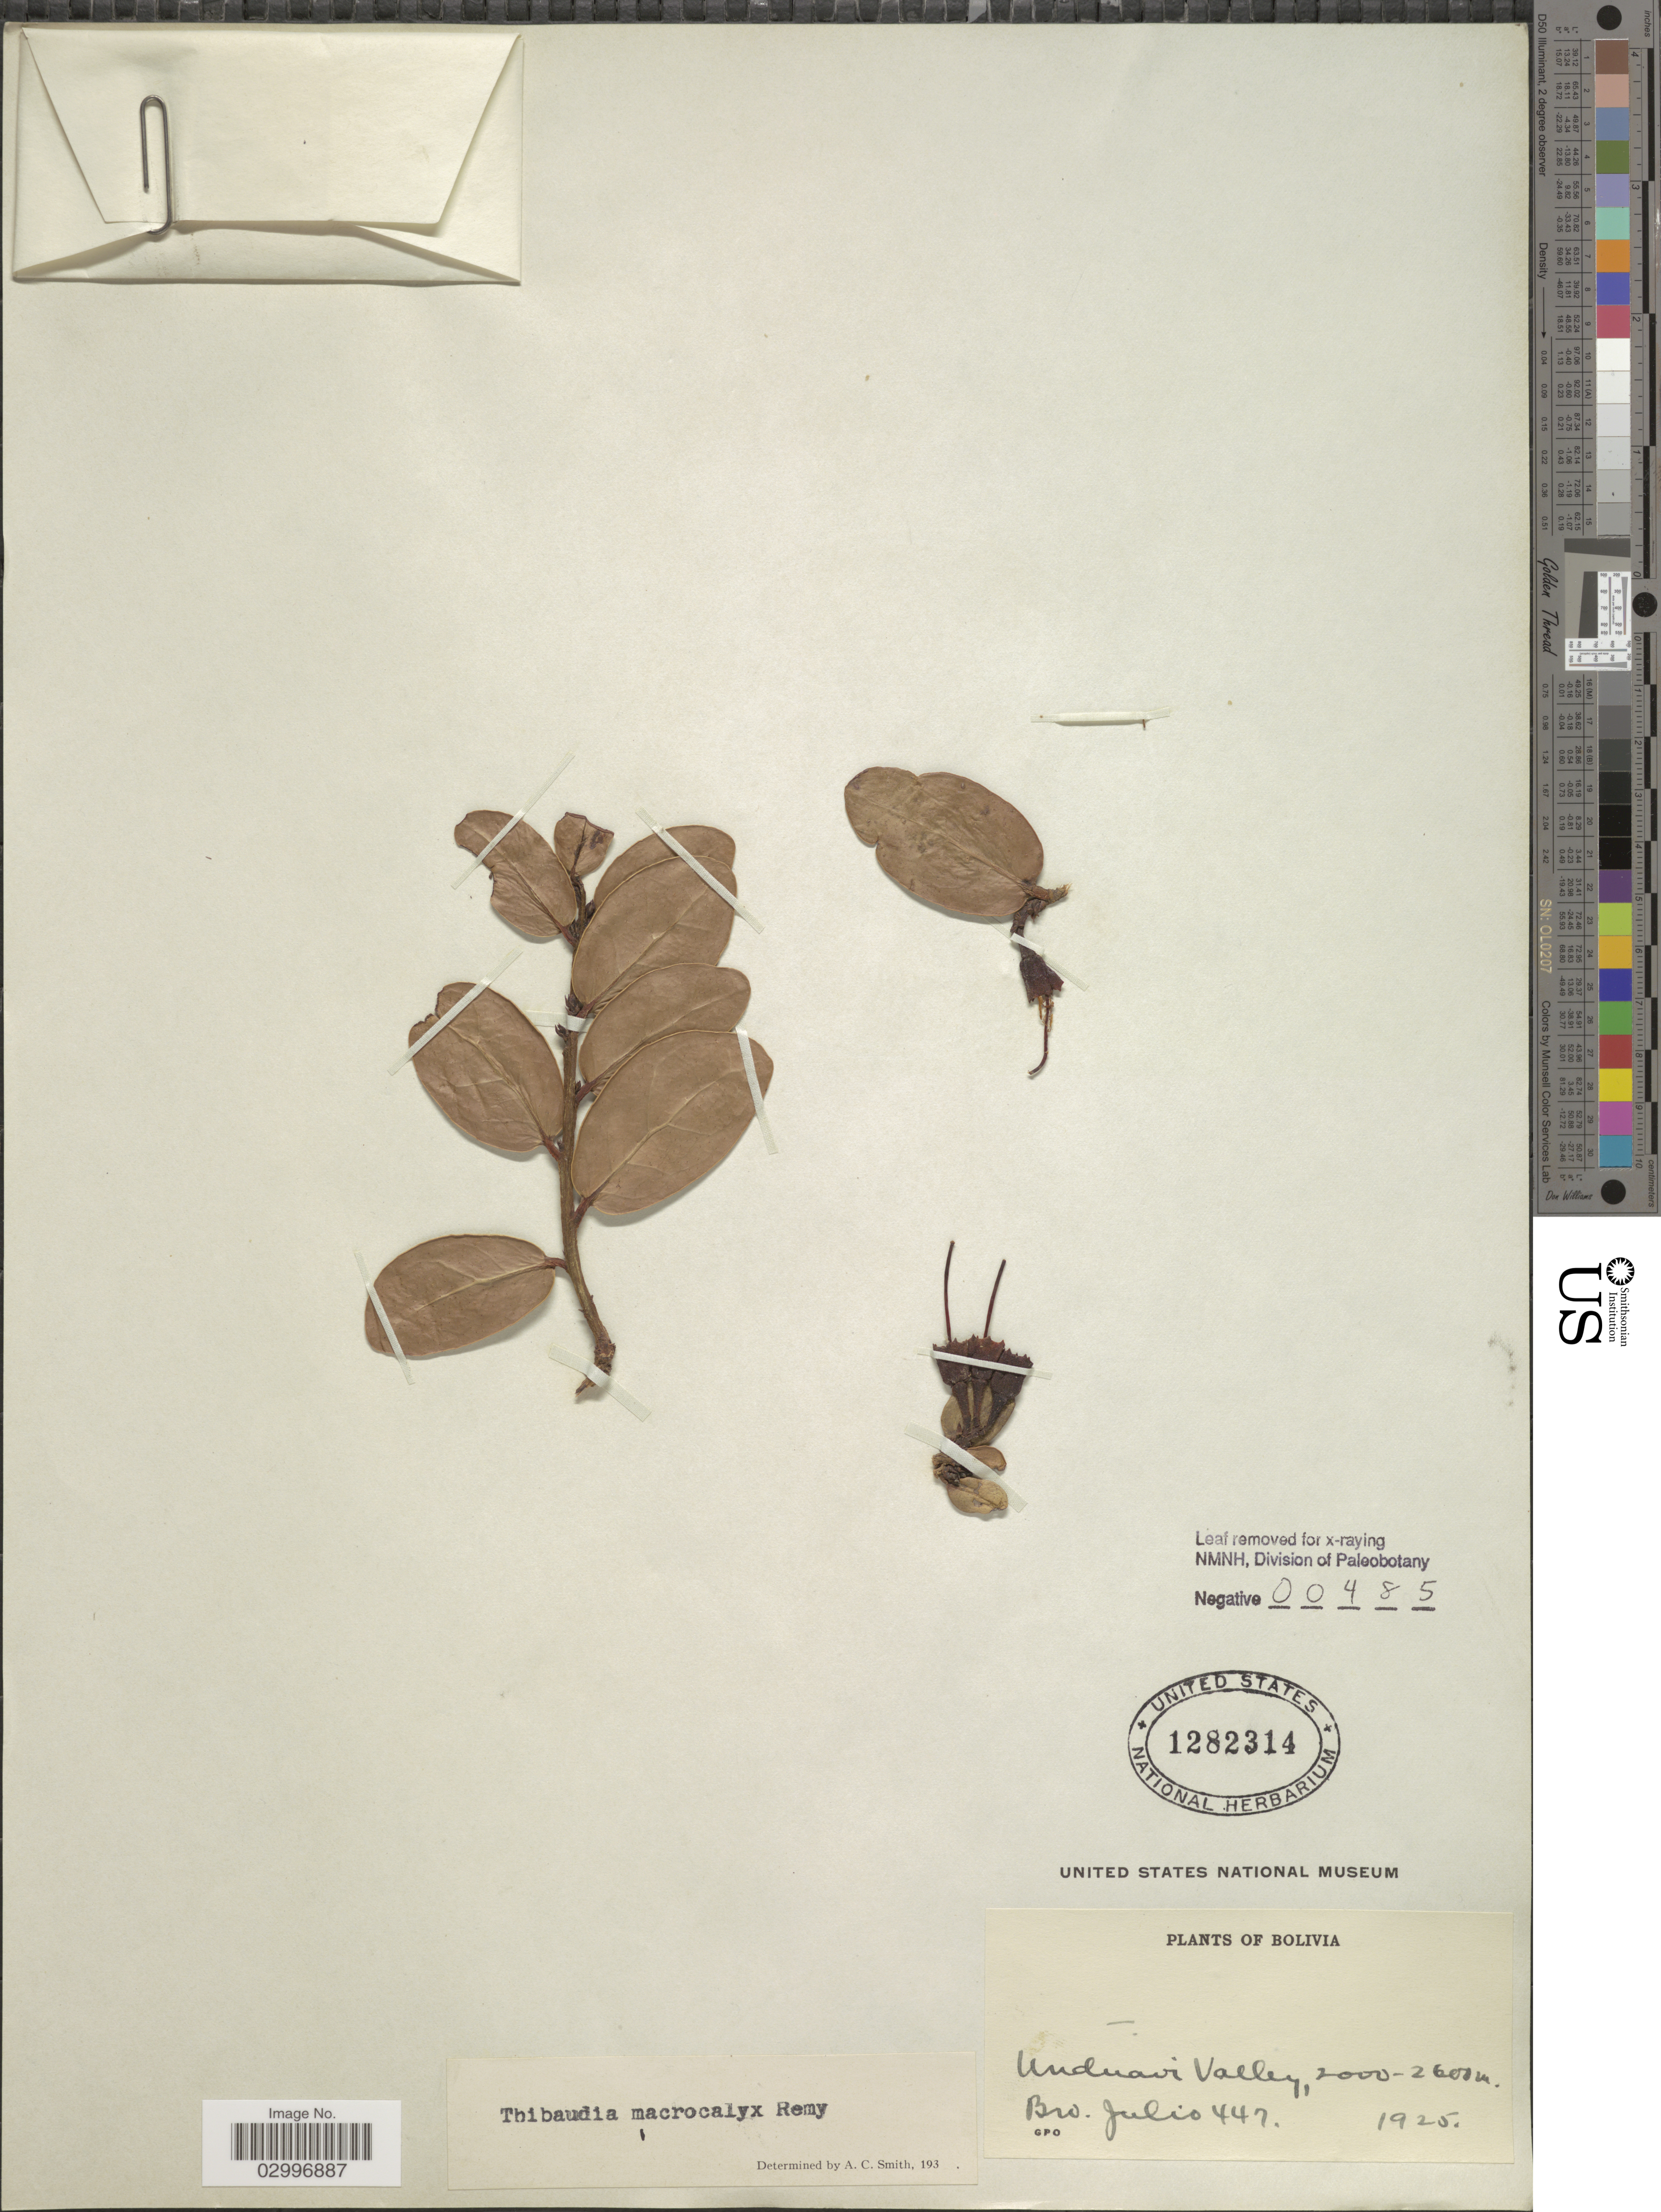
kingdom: Plantae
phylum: Tracheophyta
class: Magnoliopsida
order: Ericales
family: Ericaceae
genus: Thibaudia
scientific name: Thibaudia macrocalyx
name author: Remy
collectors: Bro. Julio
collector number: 447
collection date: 1925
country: Bolivia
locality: Unduavi Valley.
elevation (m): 2000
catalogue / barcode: US 1282314